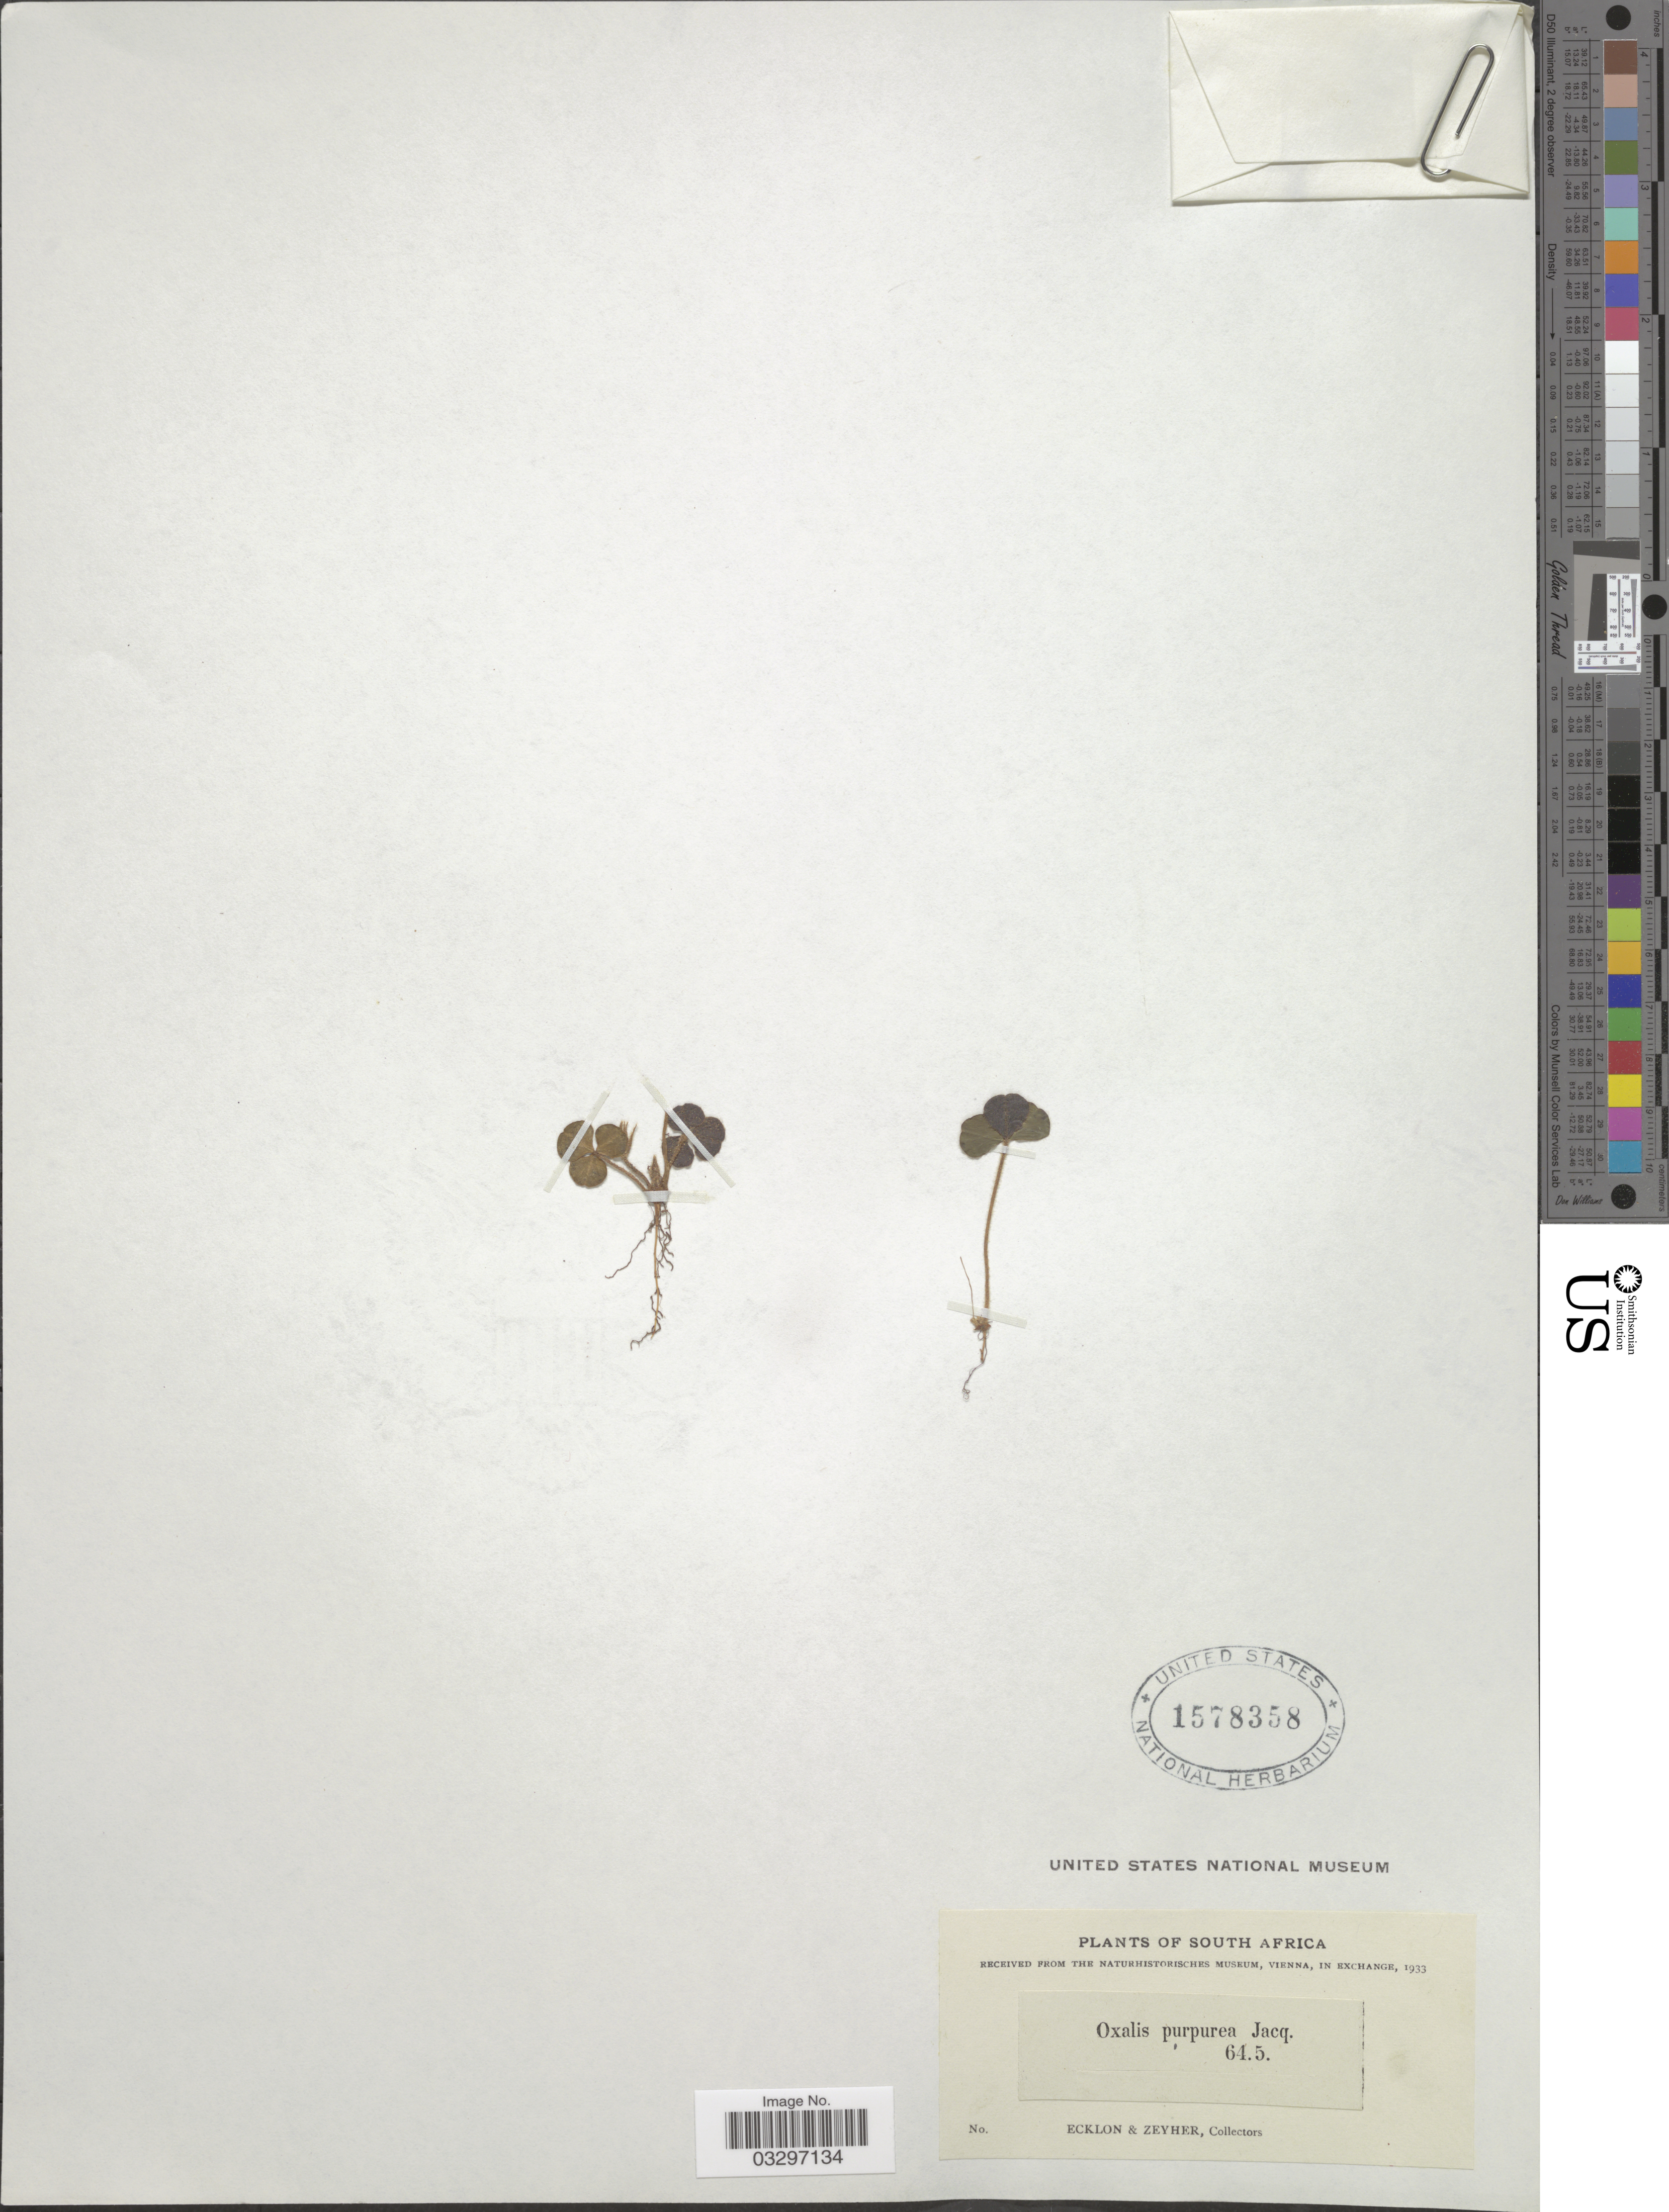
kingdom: Plantae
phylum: Tracheophyta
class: Magnoliopsida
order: Oxalidales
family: Oxalidaceae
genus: Oxalis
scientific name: Oxalis purpurea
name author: L.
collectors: -. Ecklon & -. Zeyher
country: South Africa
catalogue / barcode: US 1578358